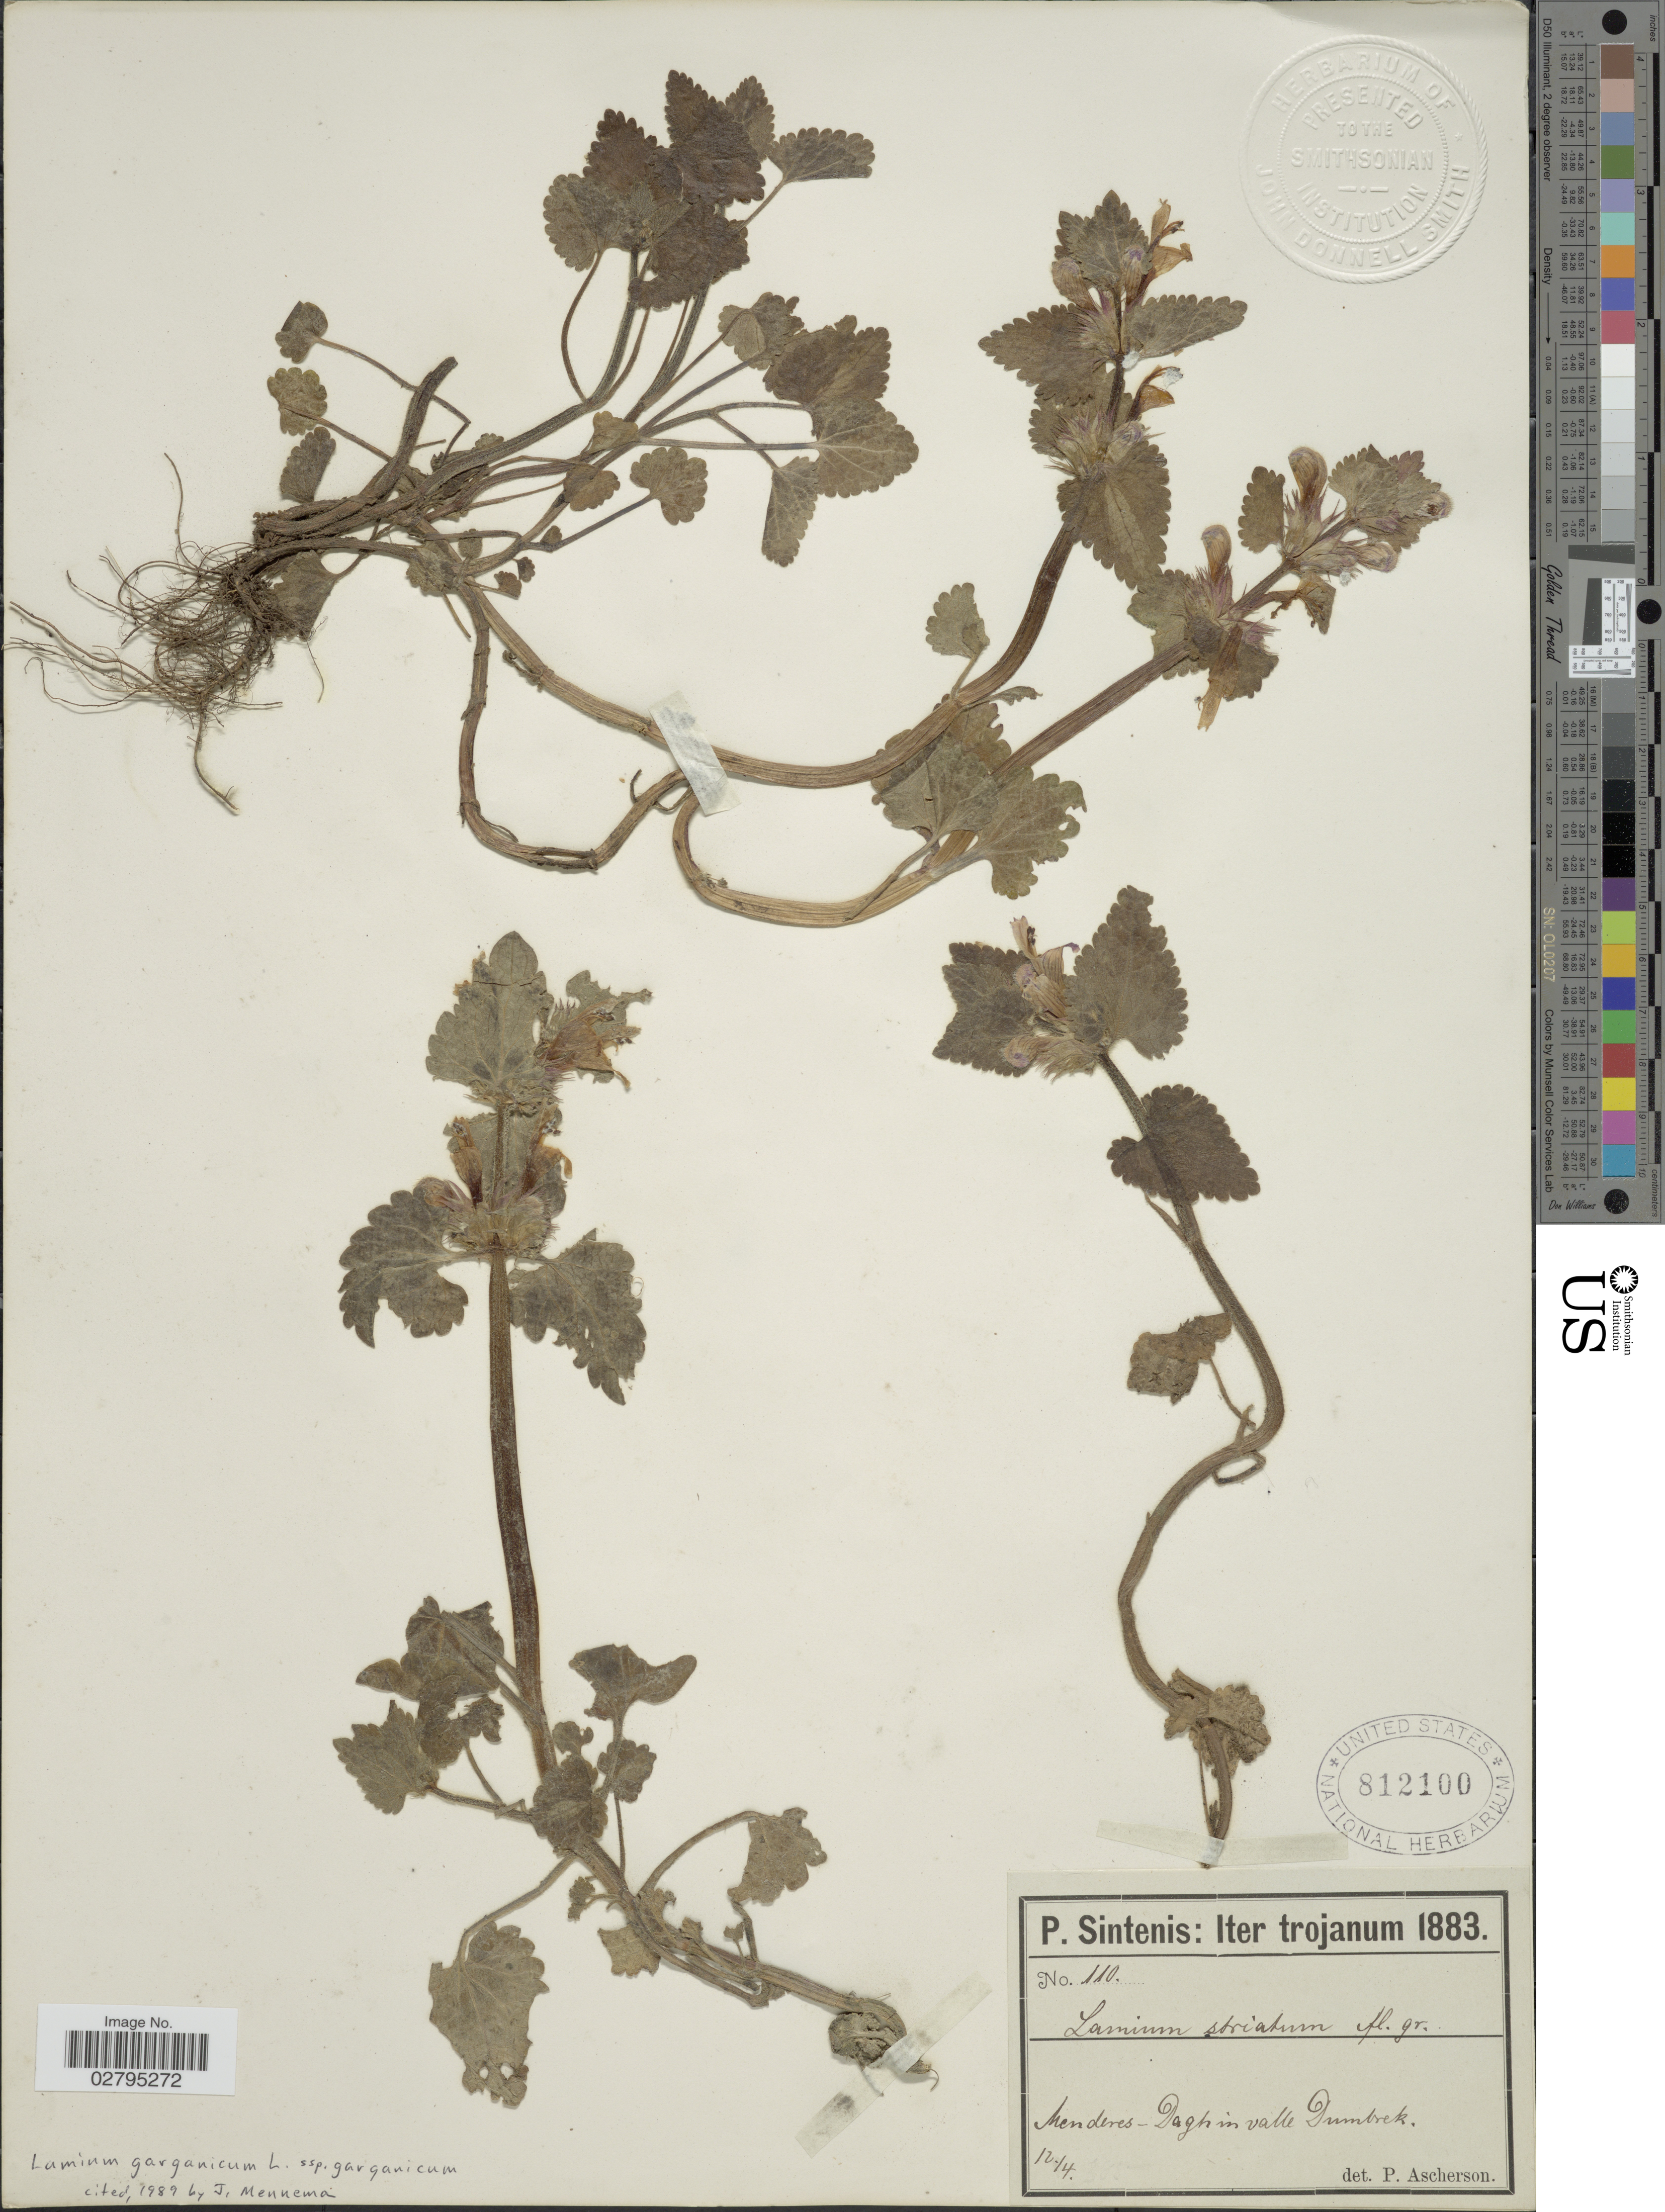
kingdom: Plantae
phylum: Tracheophyta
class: Magnoliopsida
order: Lamiales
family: Lamiaceae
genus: Lamium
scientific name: Lamium garganicum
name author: L.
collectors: P. Sintenis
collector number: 110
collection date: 1883-04-12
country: Turkey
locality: Iter Trojanum, Menderes-Dagh in valle Dumbrek.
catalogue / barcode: US 812100